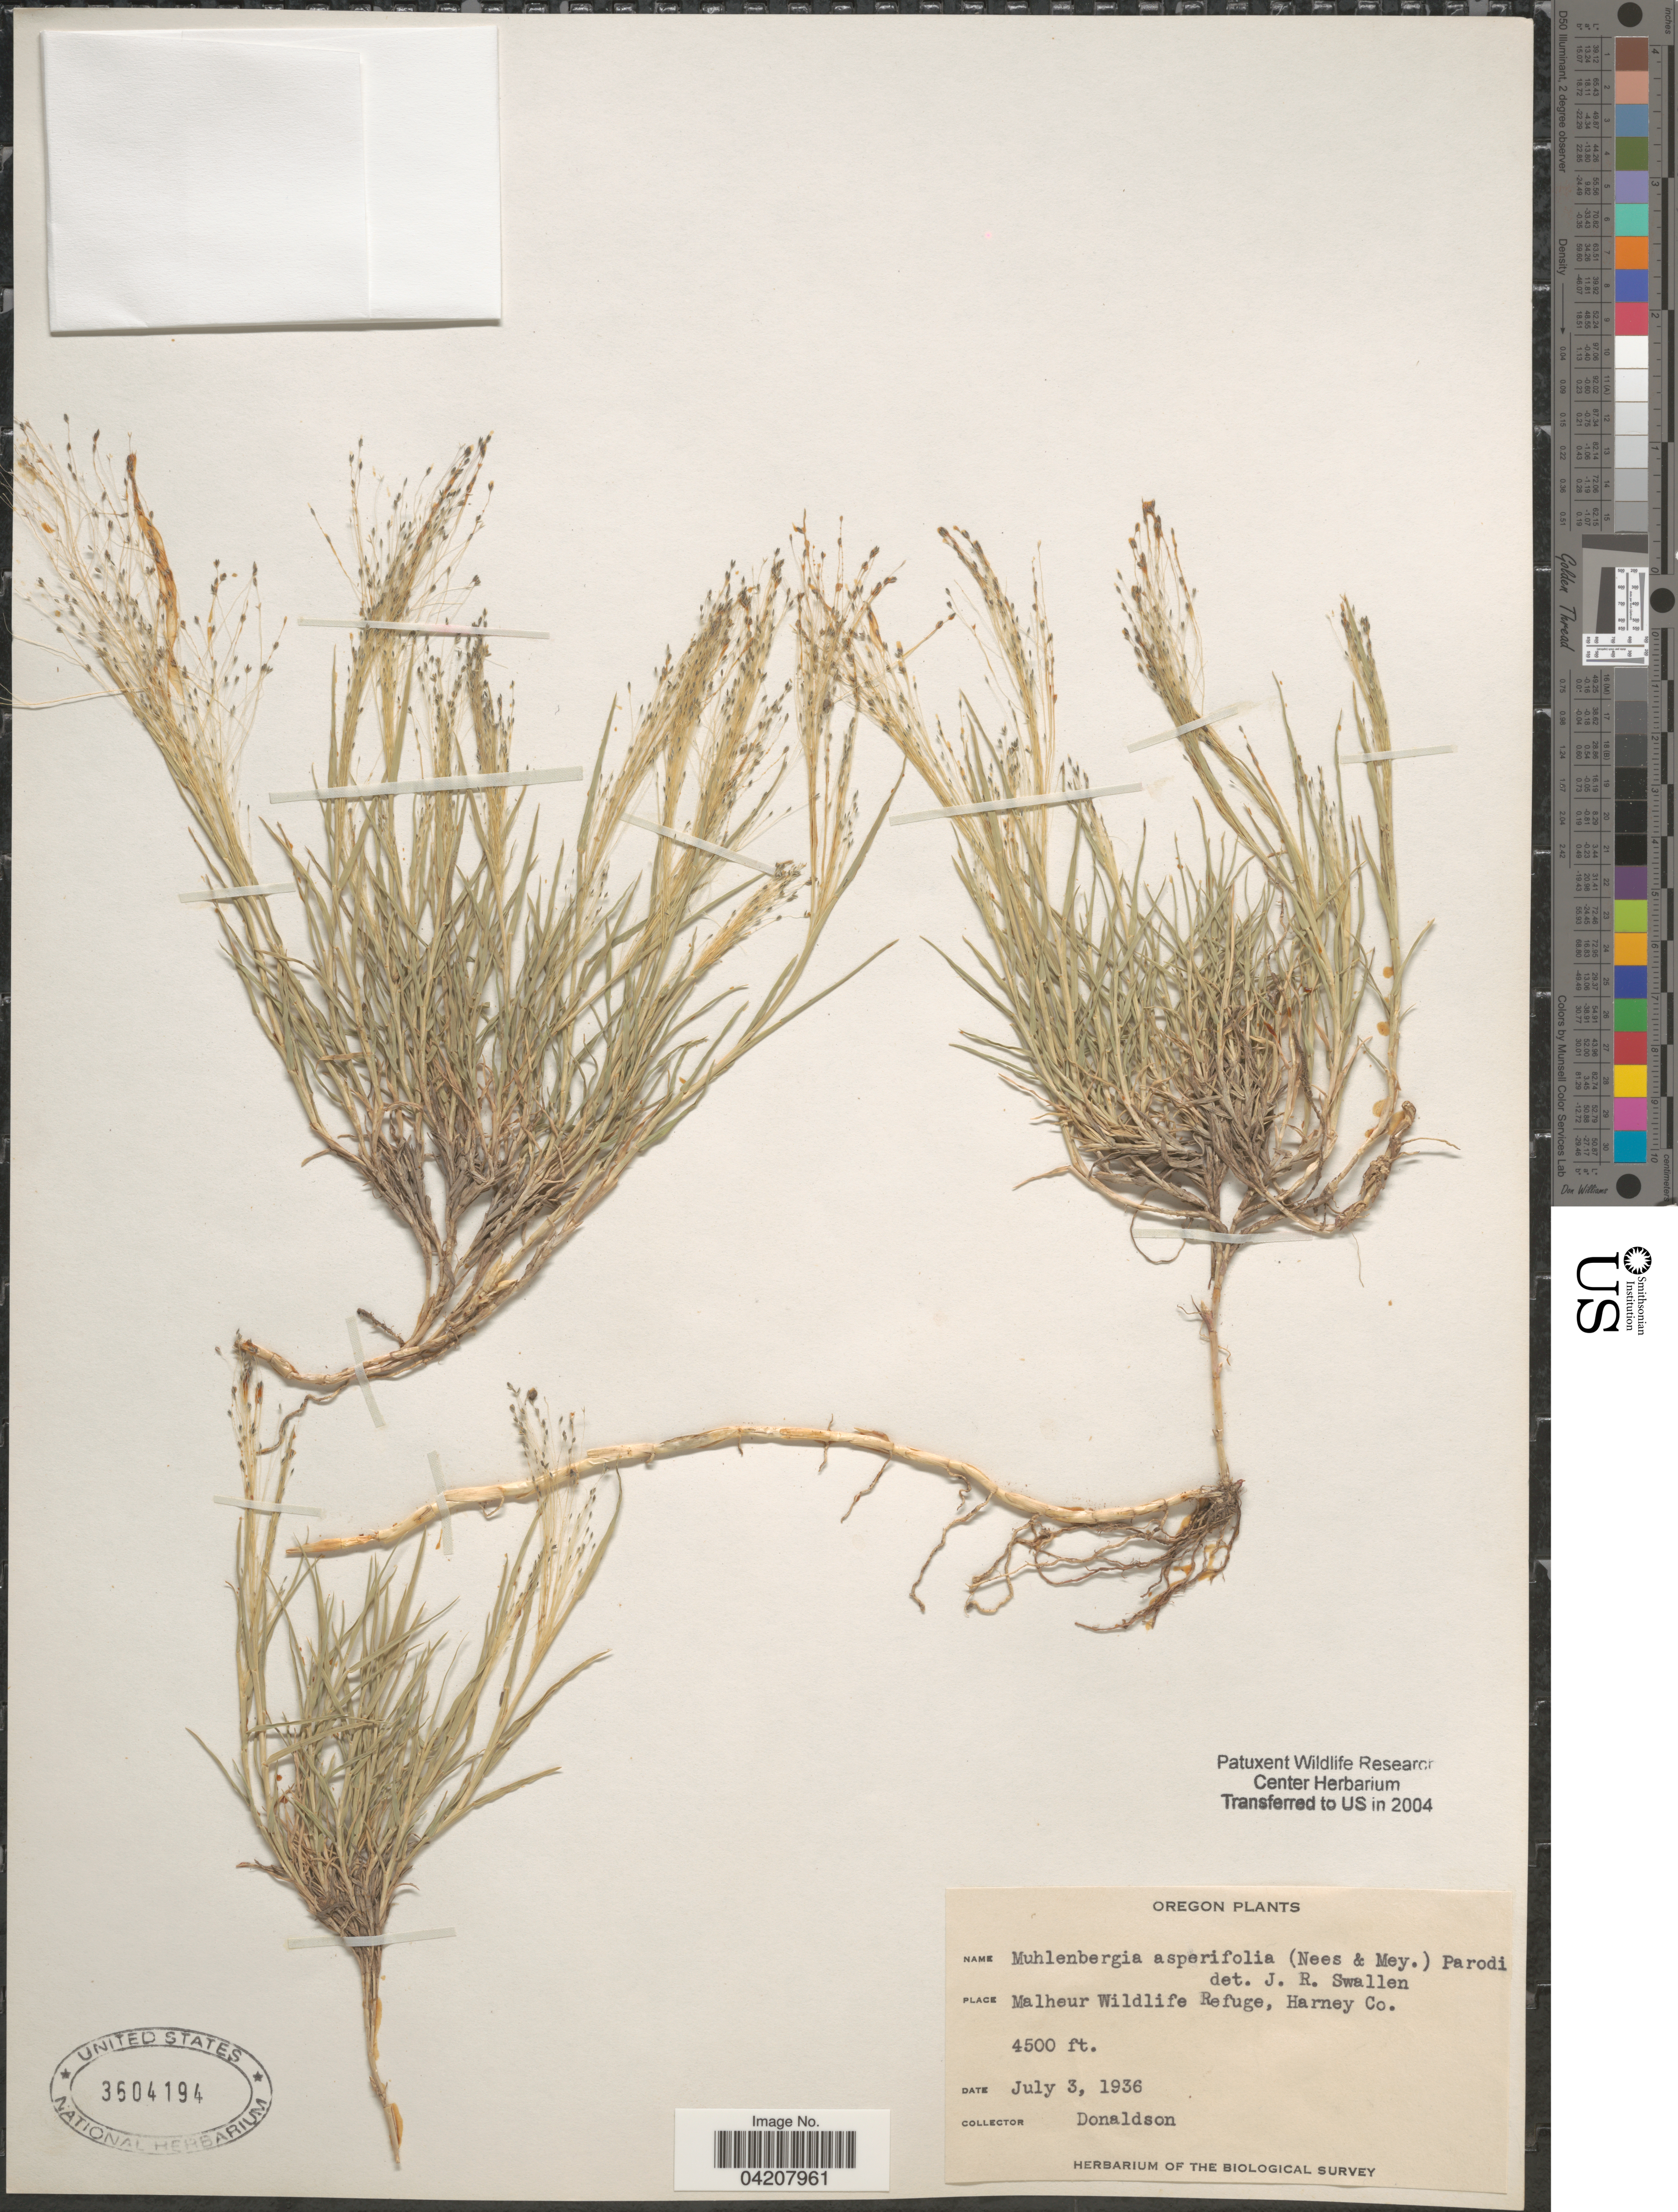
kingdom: Plantae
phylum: Tracheophyta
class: Liliopsida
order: Poales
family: Poaceae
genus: Muhlenbergia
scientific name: Muhlenbergia asperifolia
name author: (Nees & Meyen ex Trin.) Parodi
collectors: -. Donaldson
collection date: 1936-07-03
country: United States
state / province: Oregon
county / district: Harney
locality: Malheur Wildlife Refuge, Harney Co. The Biological Survey.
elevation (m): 1372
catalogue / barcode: US 3604194